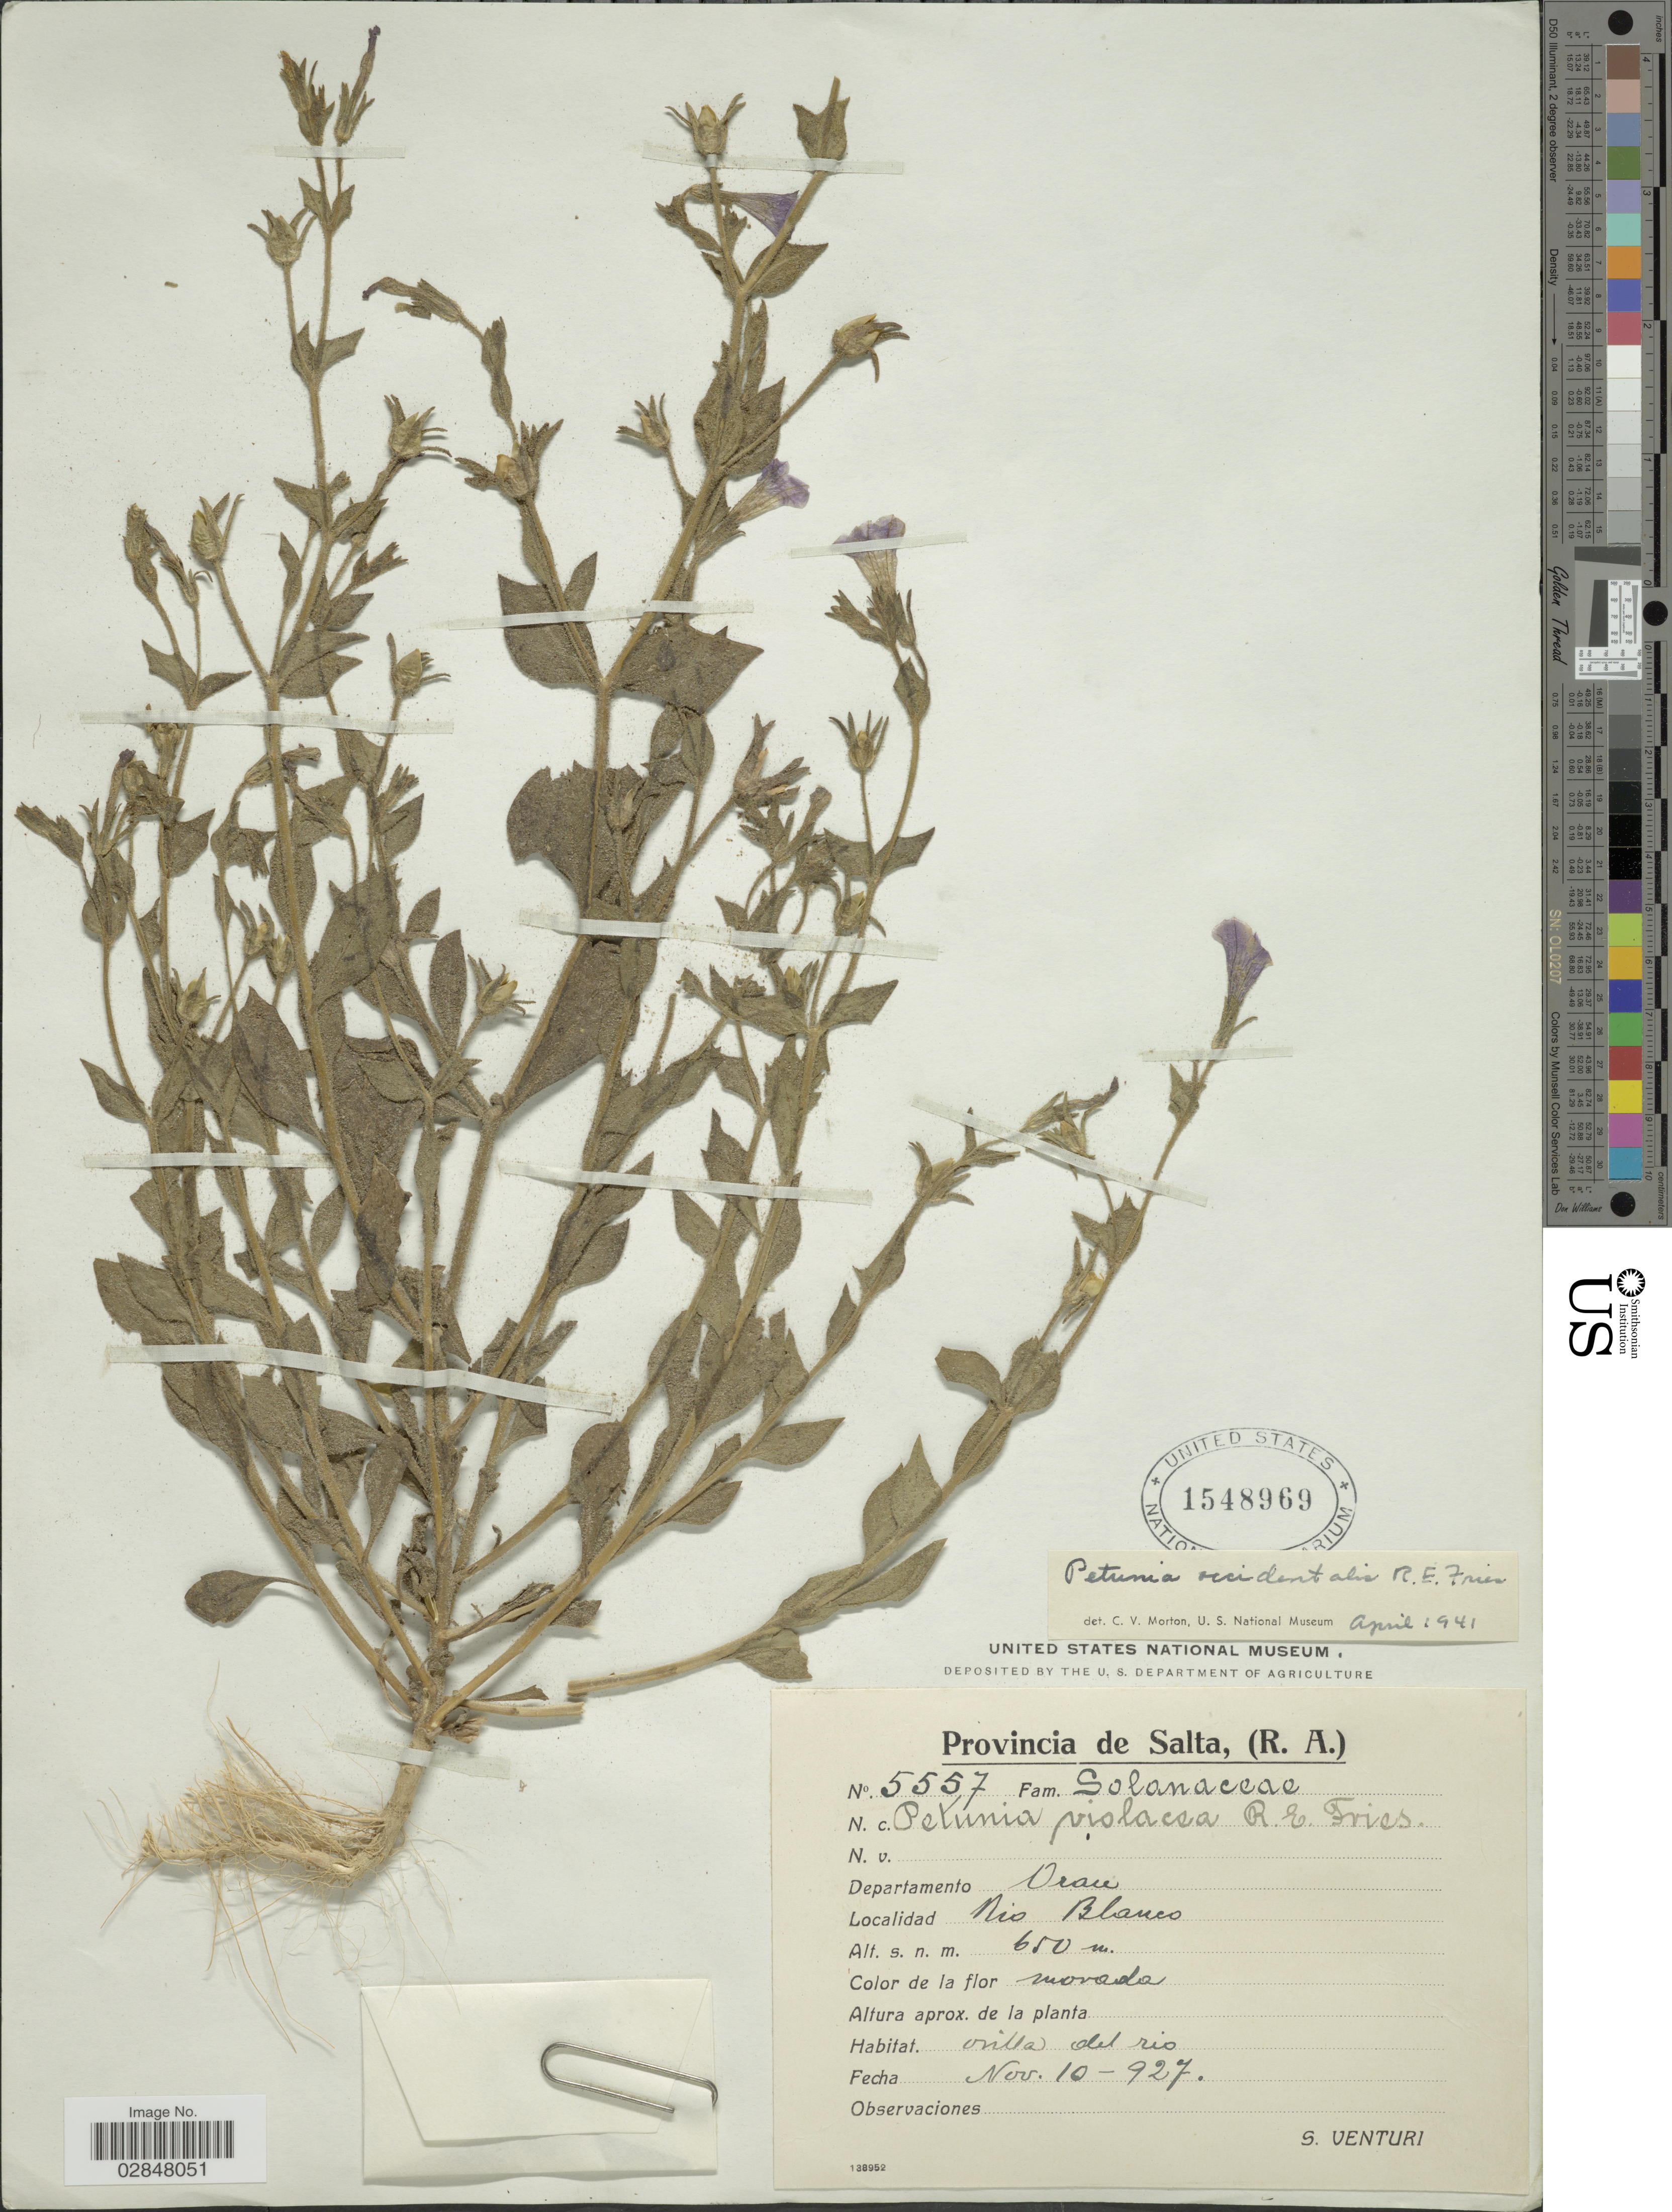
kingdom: Plantae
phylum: Tracheophyta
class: Magnoliopsida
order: Solanales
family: Solanaceae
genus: Petunia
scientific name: Petunia occidentalis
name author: R.E. Fr.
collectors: S. Venturi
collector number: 5557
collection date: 1927-11-10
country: Argentina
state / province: Salta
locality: (R.A.), Departamento Oran, Rio Blanco.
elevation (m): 650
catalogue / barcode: US 1548969